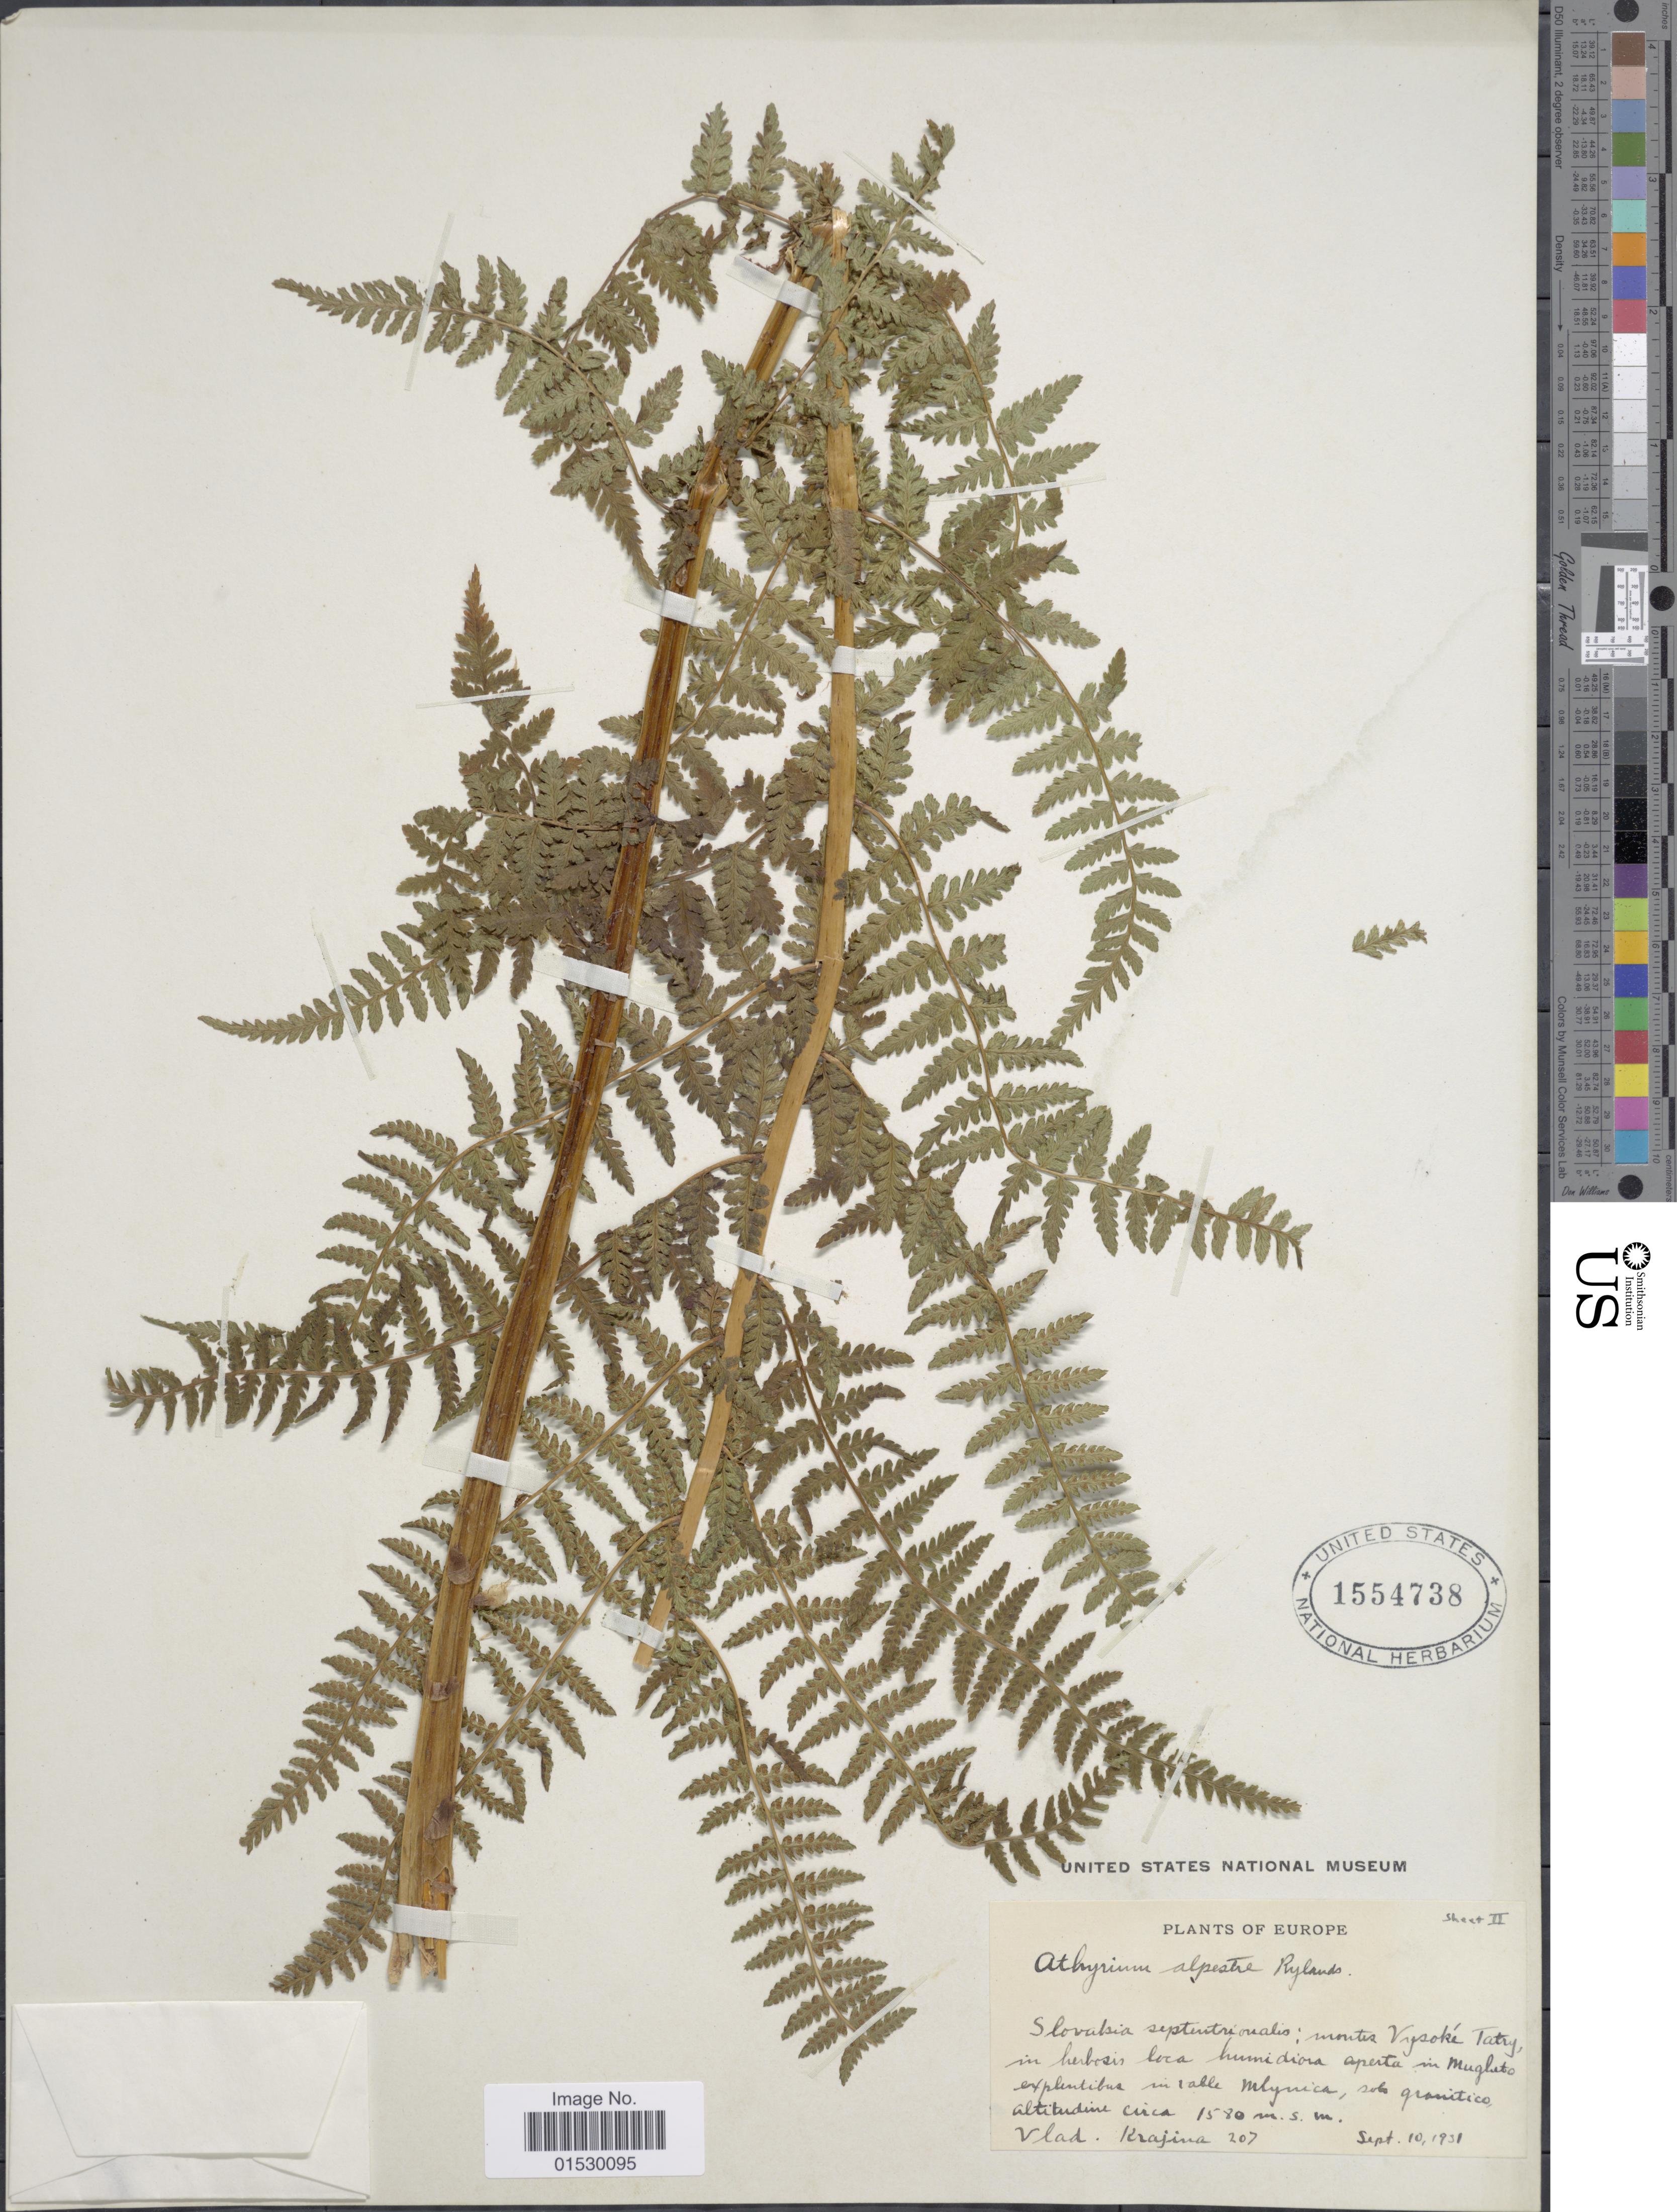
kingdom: Plantae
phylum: Tracheophyta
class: Polypodiopsida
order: Polypodiales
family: Athyriaceae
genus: Athyrium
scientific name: Athyrium alpestre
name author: (Hoppe) Rylands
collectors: V. Krajina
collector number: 207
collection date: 1931-09-10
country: Slovakia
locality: Europe, Slovalsia sepeutrionalis: montez Vysoke Tatry in herbosis loca humidiroa aperta in mugheto explentibus in 1 able mlynica, sola granitico [interpreted]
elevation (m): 1580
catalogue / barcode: US 1554738